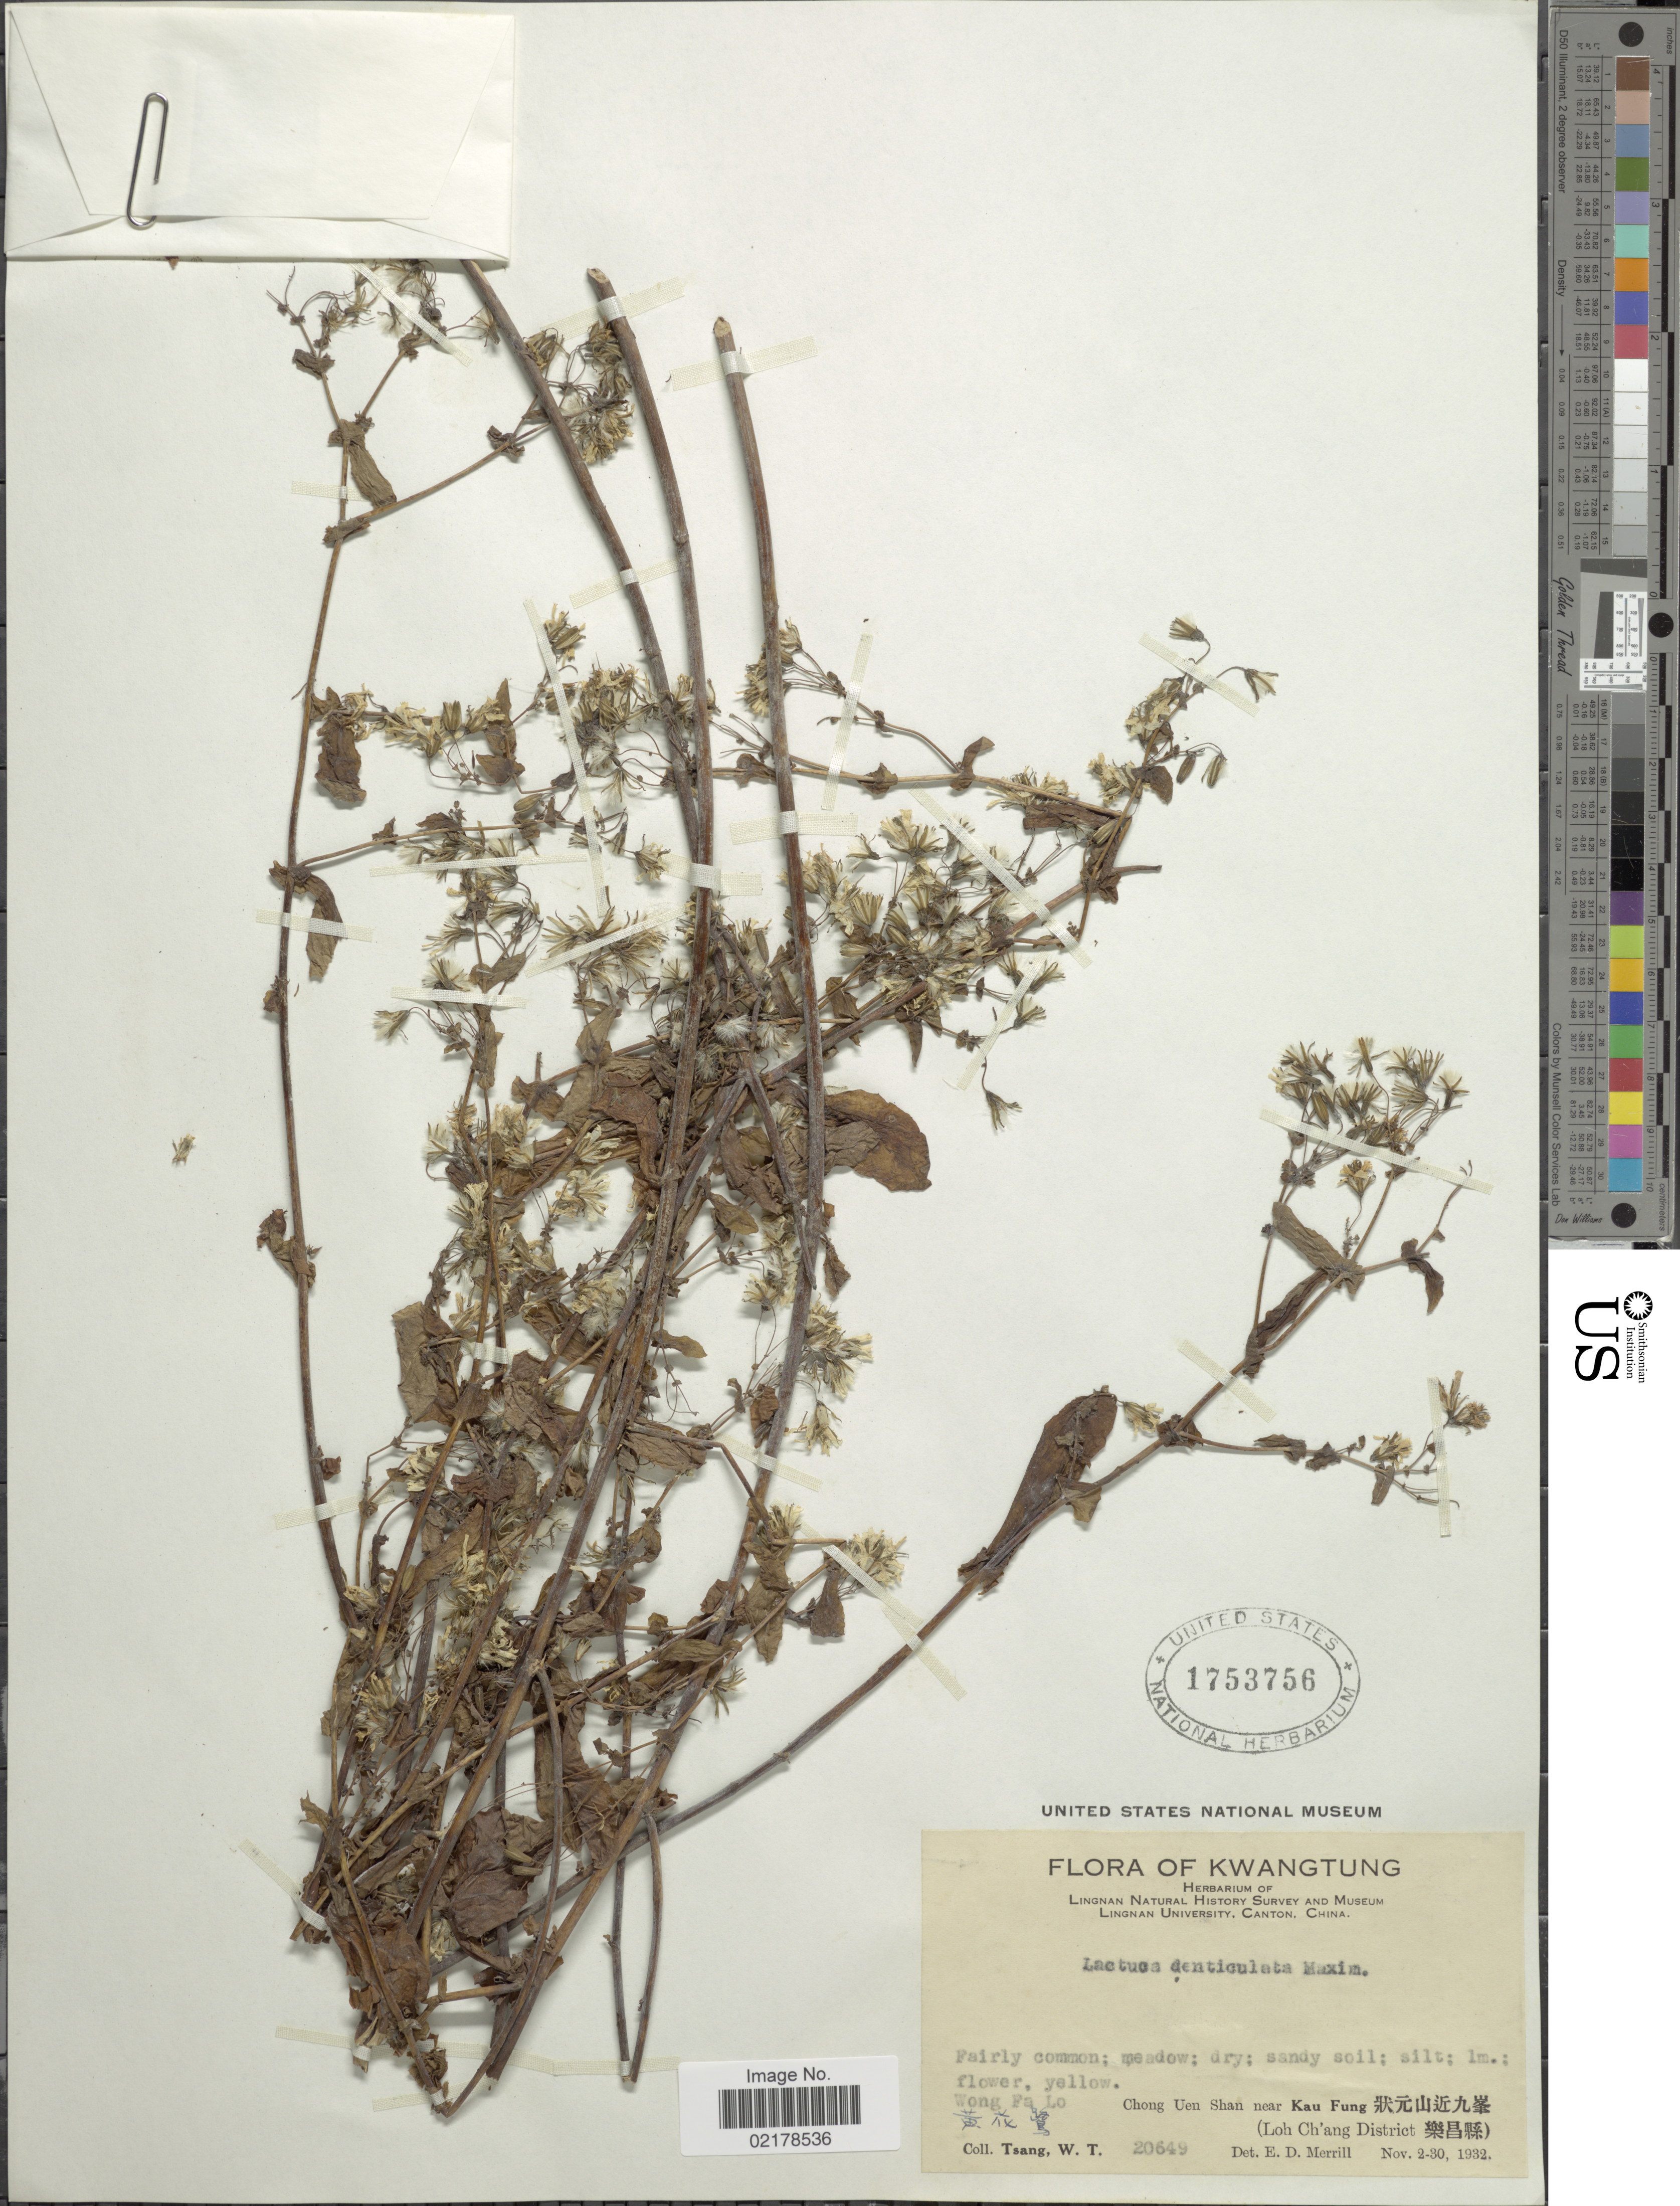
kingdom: Plantae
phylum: Tracheophyta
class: Magnoliopsida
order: Asterales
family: Asteraceae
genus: Crepidiastrum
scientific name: Crepidiastrum denticulatum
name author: (Houtt.) Pak & Kawano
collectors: W. T. Tsang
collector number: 20649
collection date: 1932-11-02/1932-11-30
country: China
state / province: Guangdong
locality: Kwatung,Wong Fa Lo, Chong Uen Shan near Kau Fung (Loh Ch'ang District)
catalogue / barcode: US 1753756